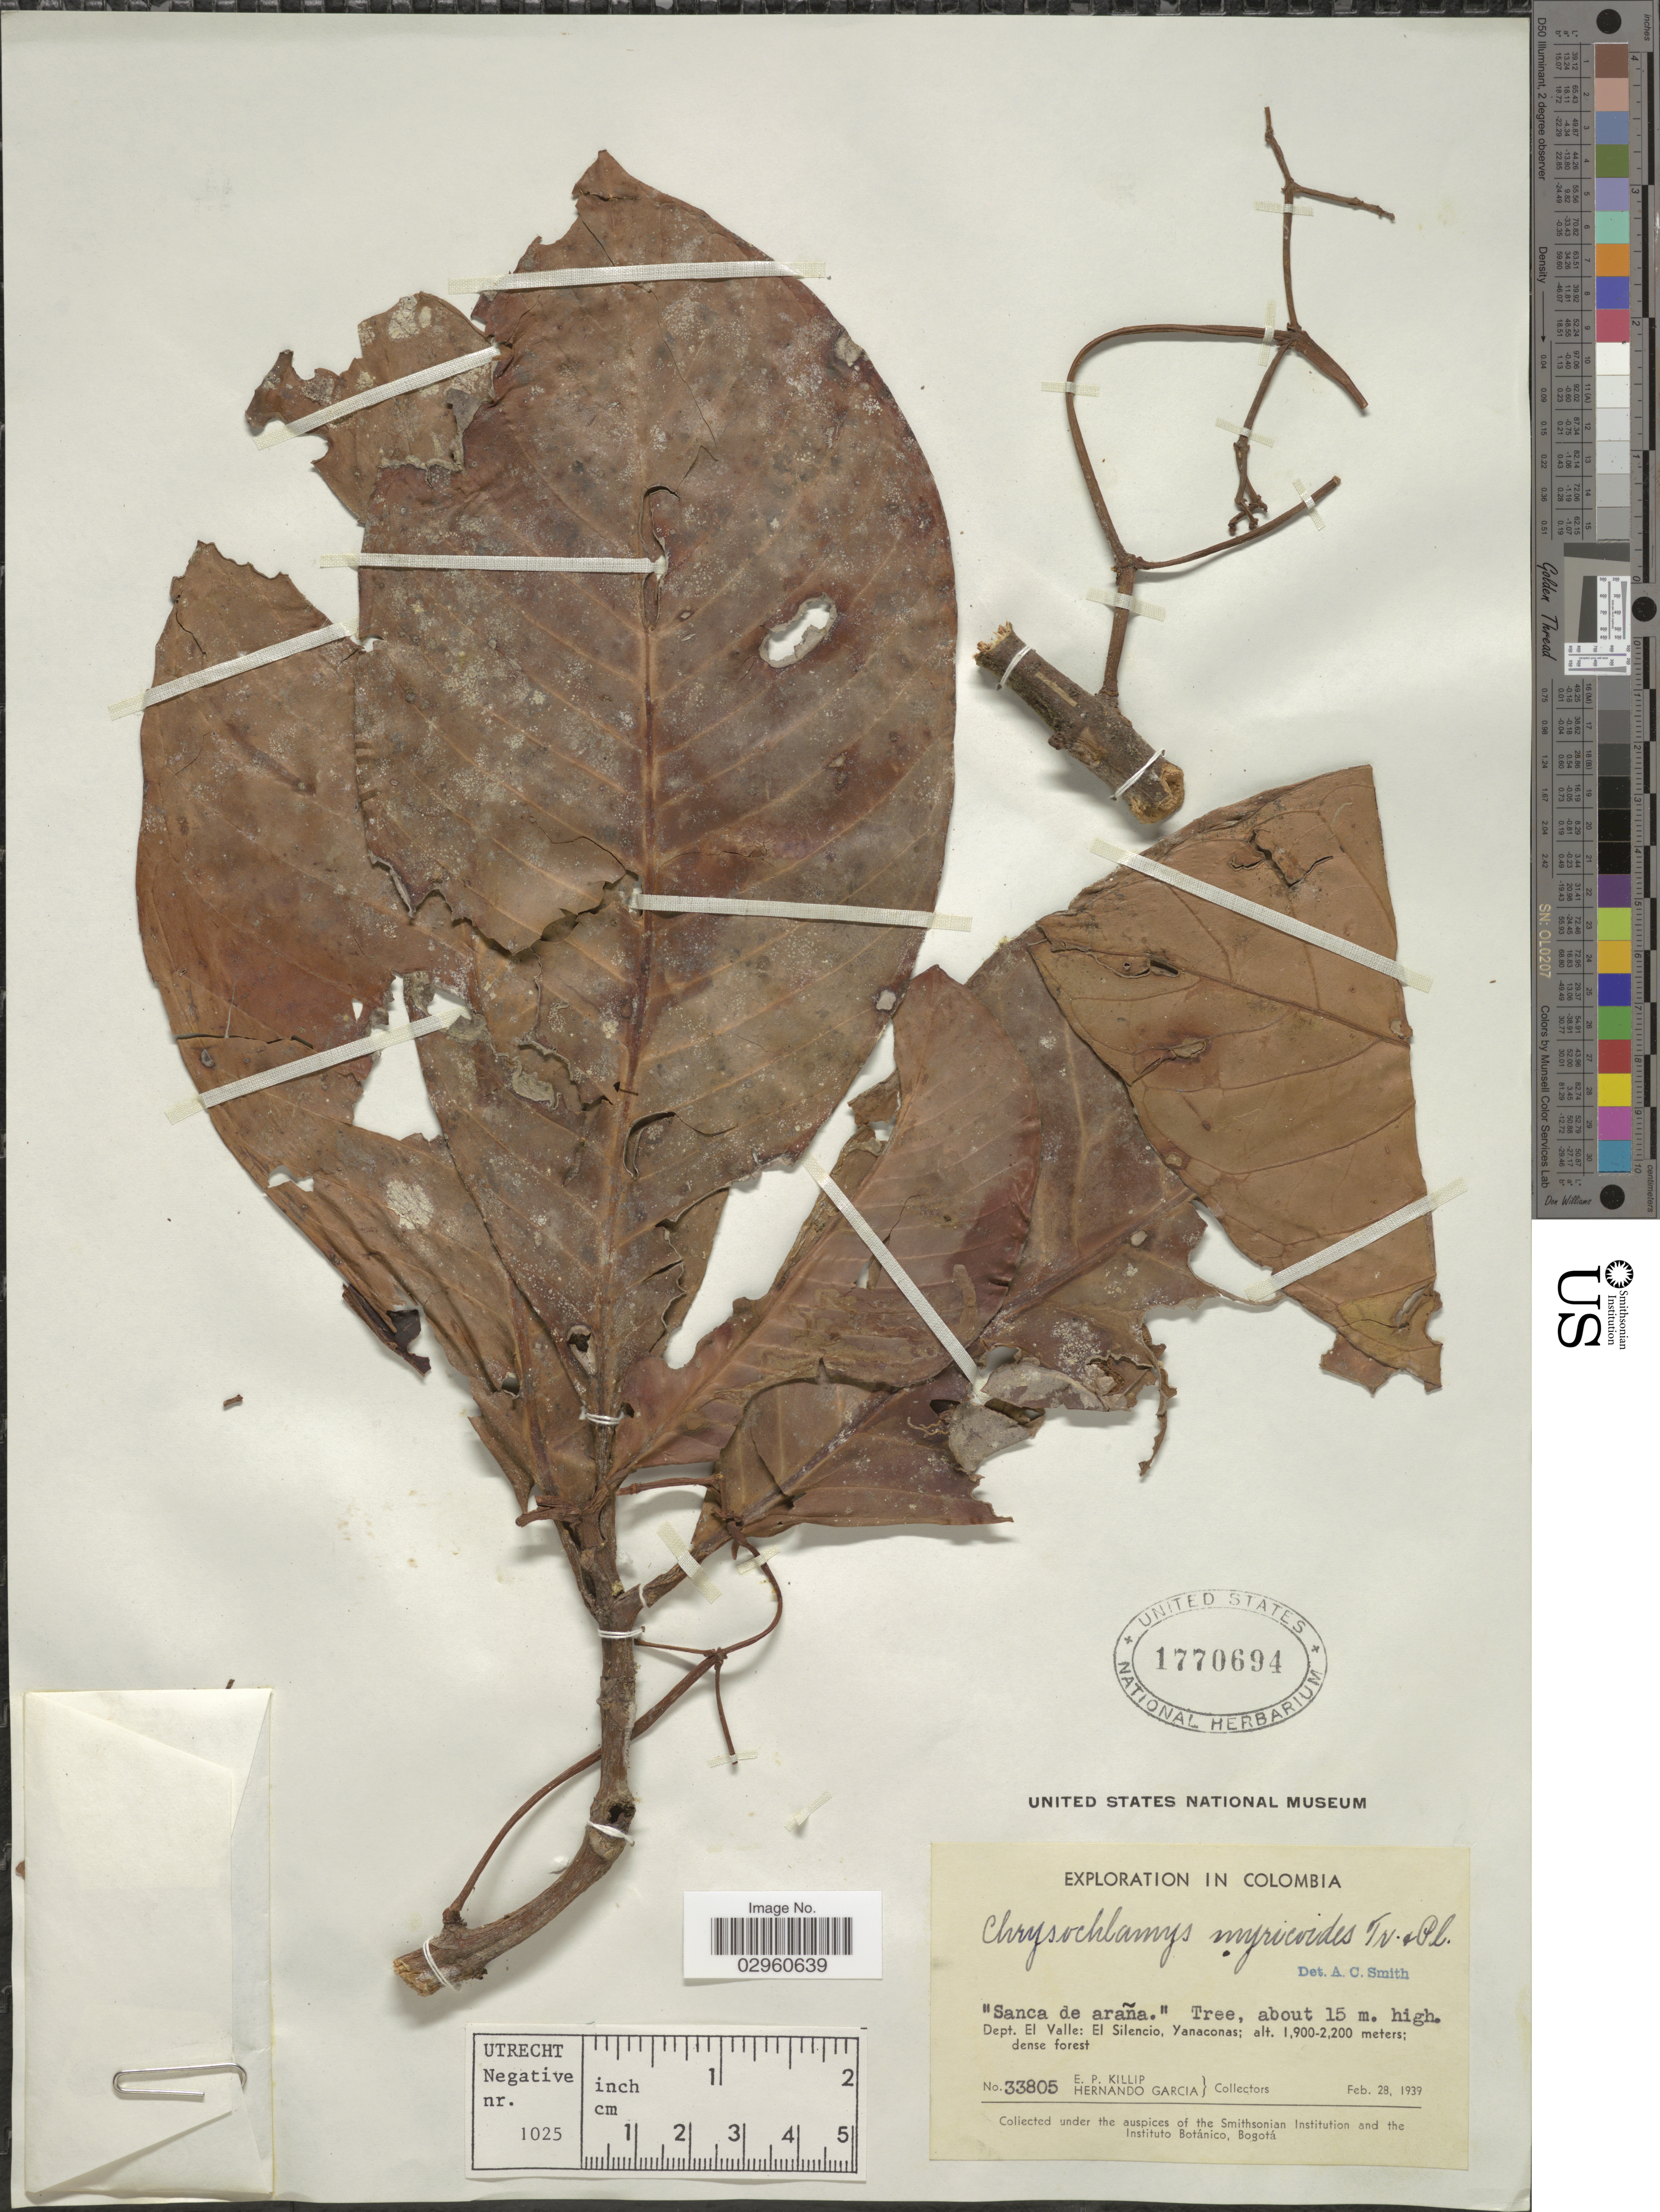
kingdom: Plantae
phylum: Tracheophyta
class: Magnoliopsida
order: Malpighiales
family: Clusiaceae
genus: Chrysochlamys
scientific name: Chrysochlamys myrcioides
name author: Planch. & Triana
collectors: E. P. Killip & H. Garcia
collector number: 33805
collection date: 1939-02-28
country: Colombia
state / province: Valle del Cauca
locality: Dept. El Valle: El Silencio, Yanaconas.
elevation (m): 1900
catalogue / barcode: US 1770694